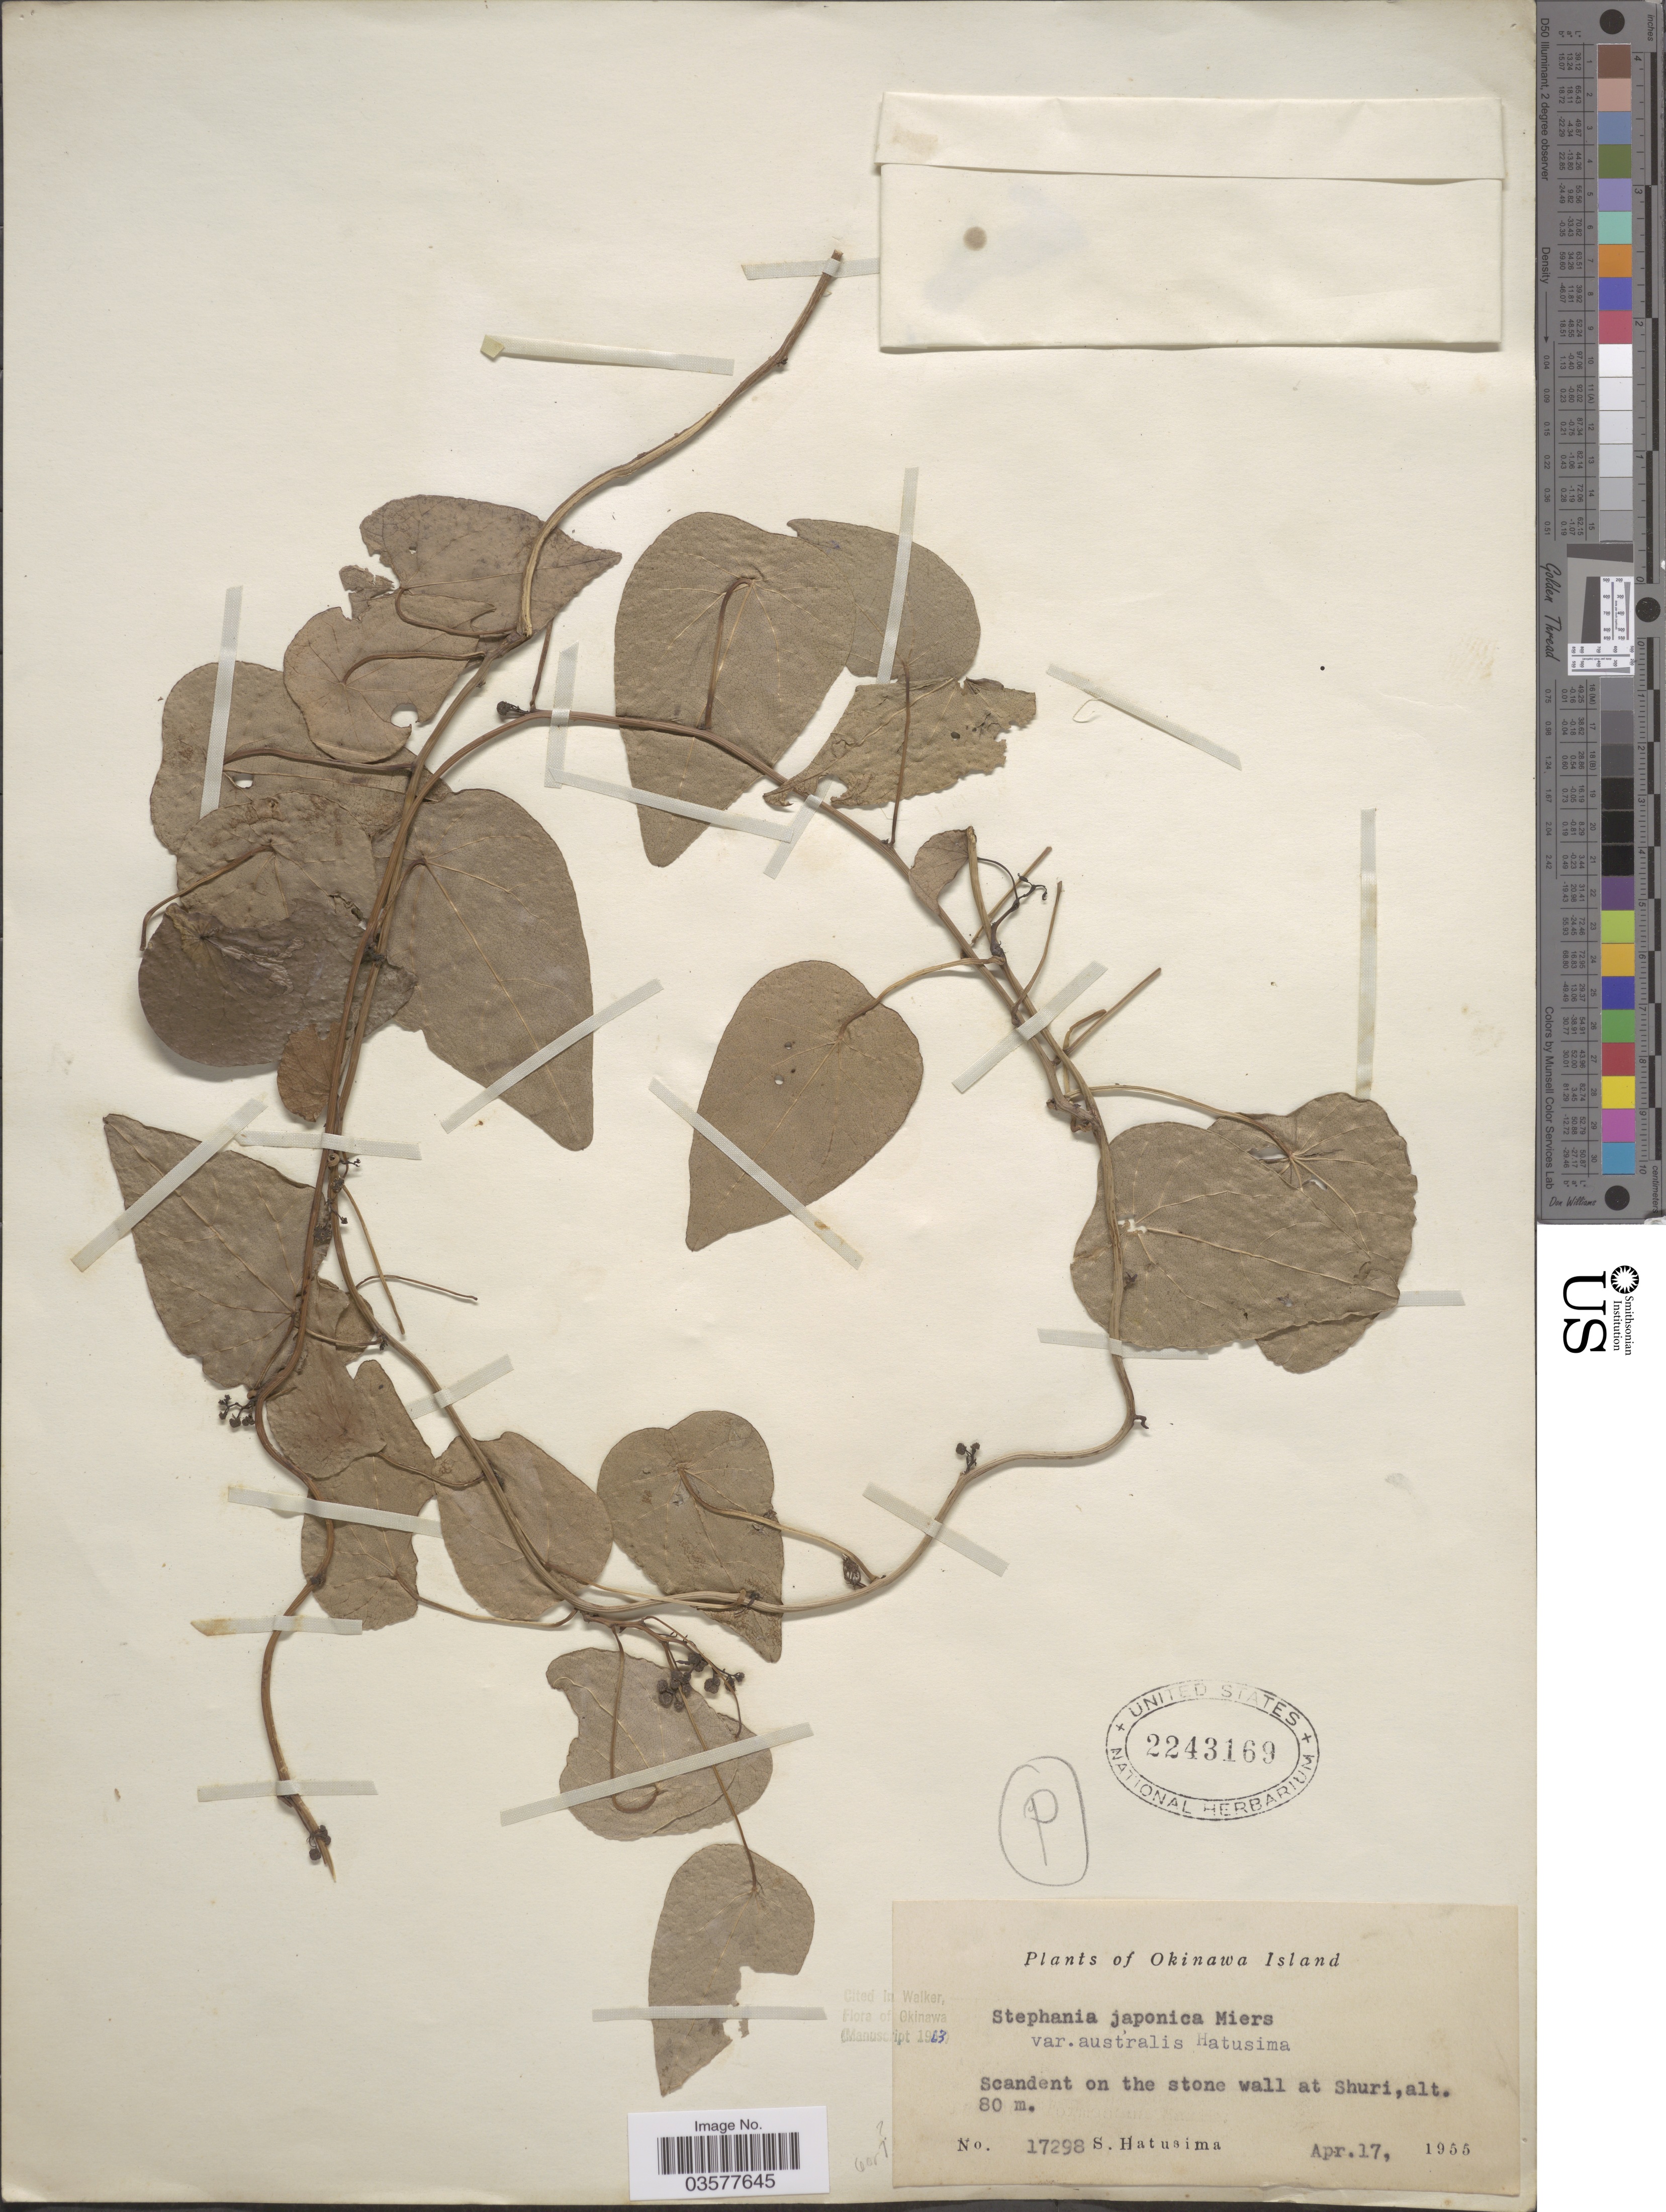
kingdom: Plantae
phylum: Tracheophyta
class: Magnoliopsida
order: Ranunculales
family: Menispermaceae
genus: Stephania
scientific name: Stephania japonica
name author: (Thunb.) Miers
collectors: S. Hatusima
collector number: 17298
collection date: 1955-04-17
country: Japan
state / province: Okinawa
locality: Okinawa Island. On the stone wall at Shuri.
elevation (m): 80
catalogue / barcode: US 2243169